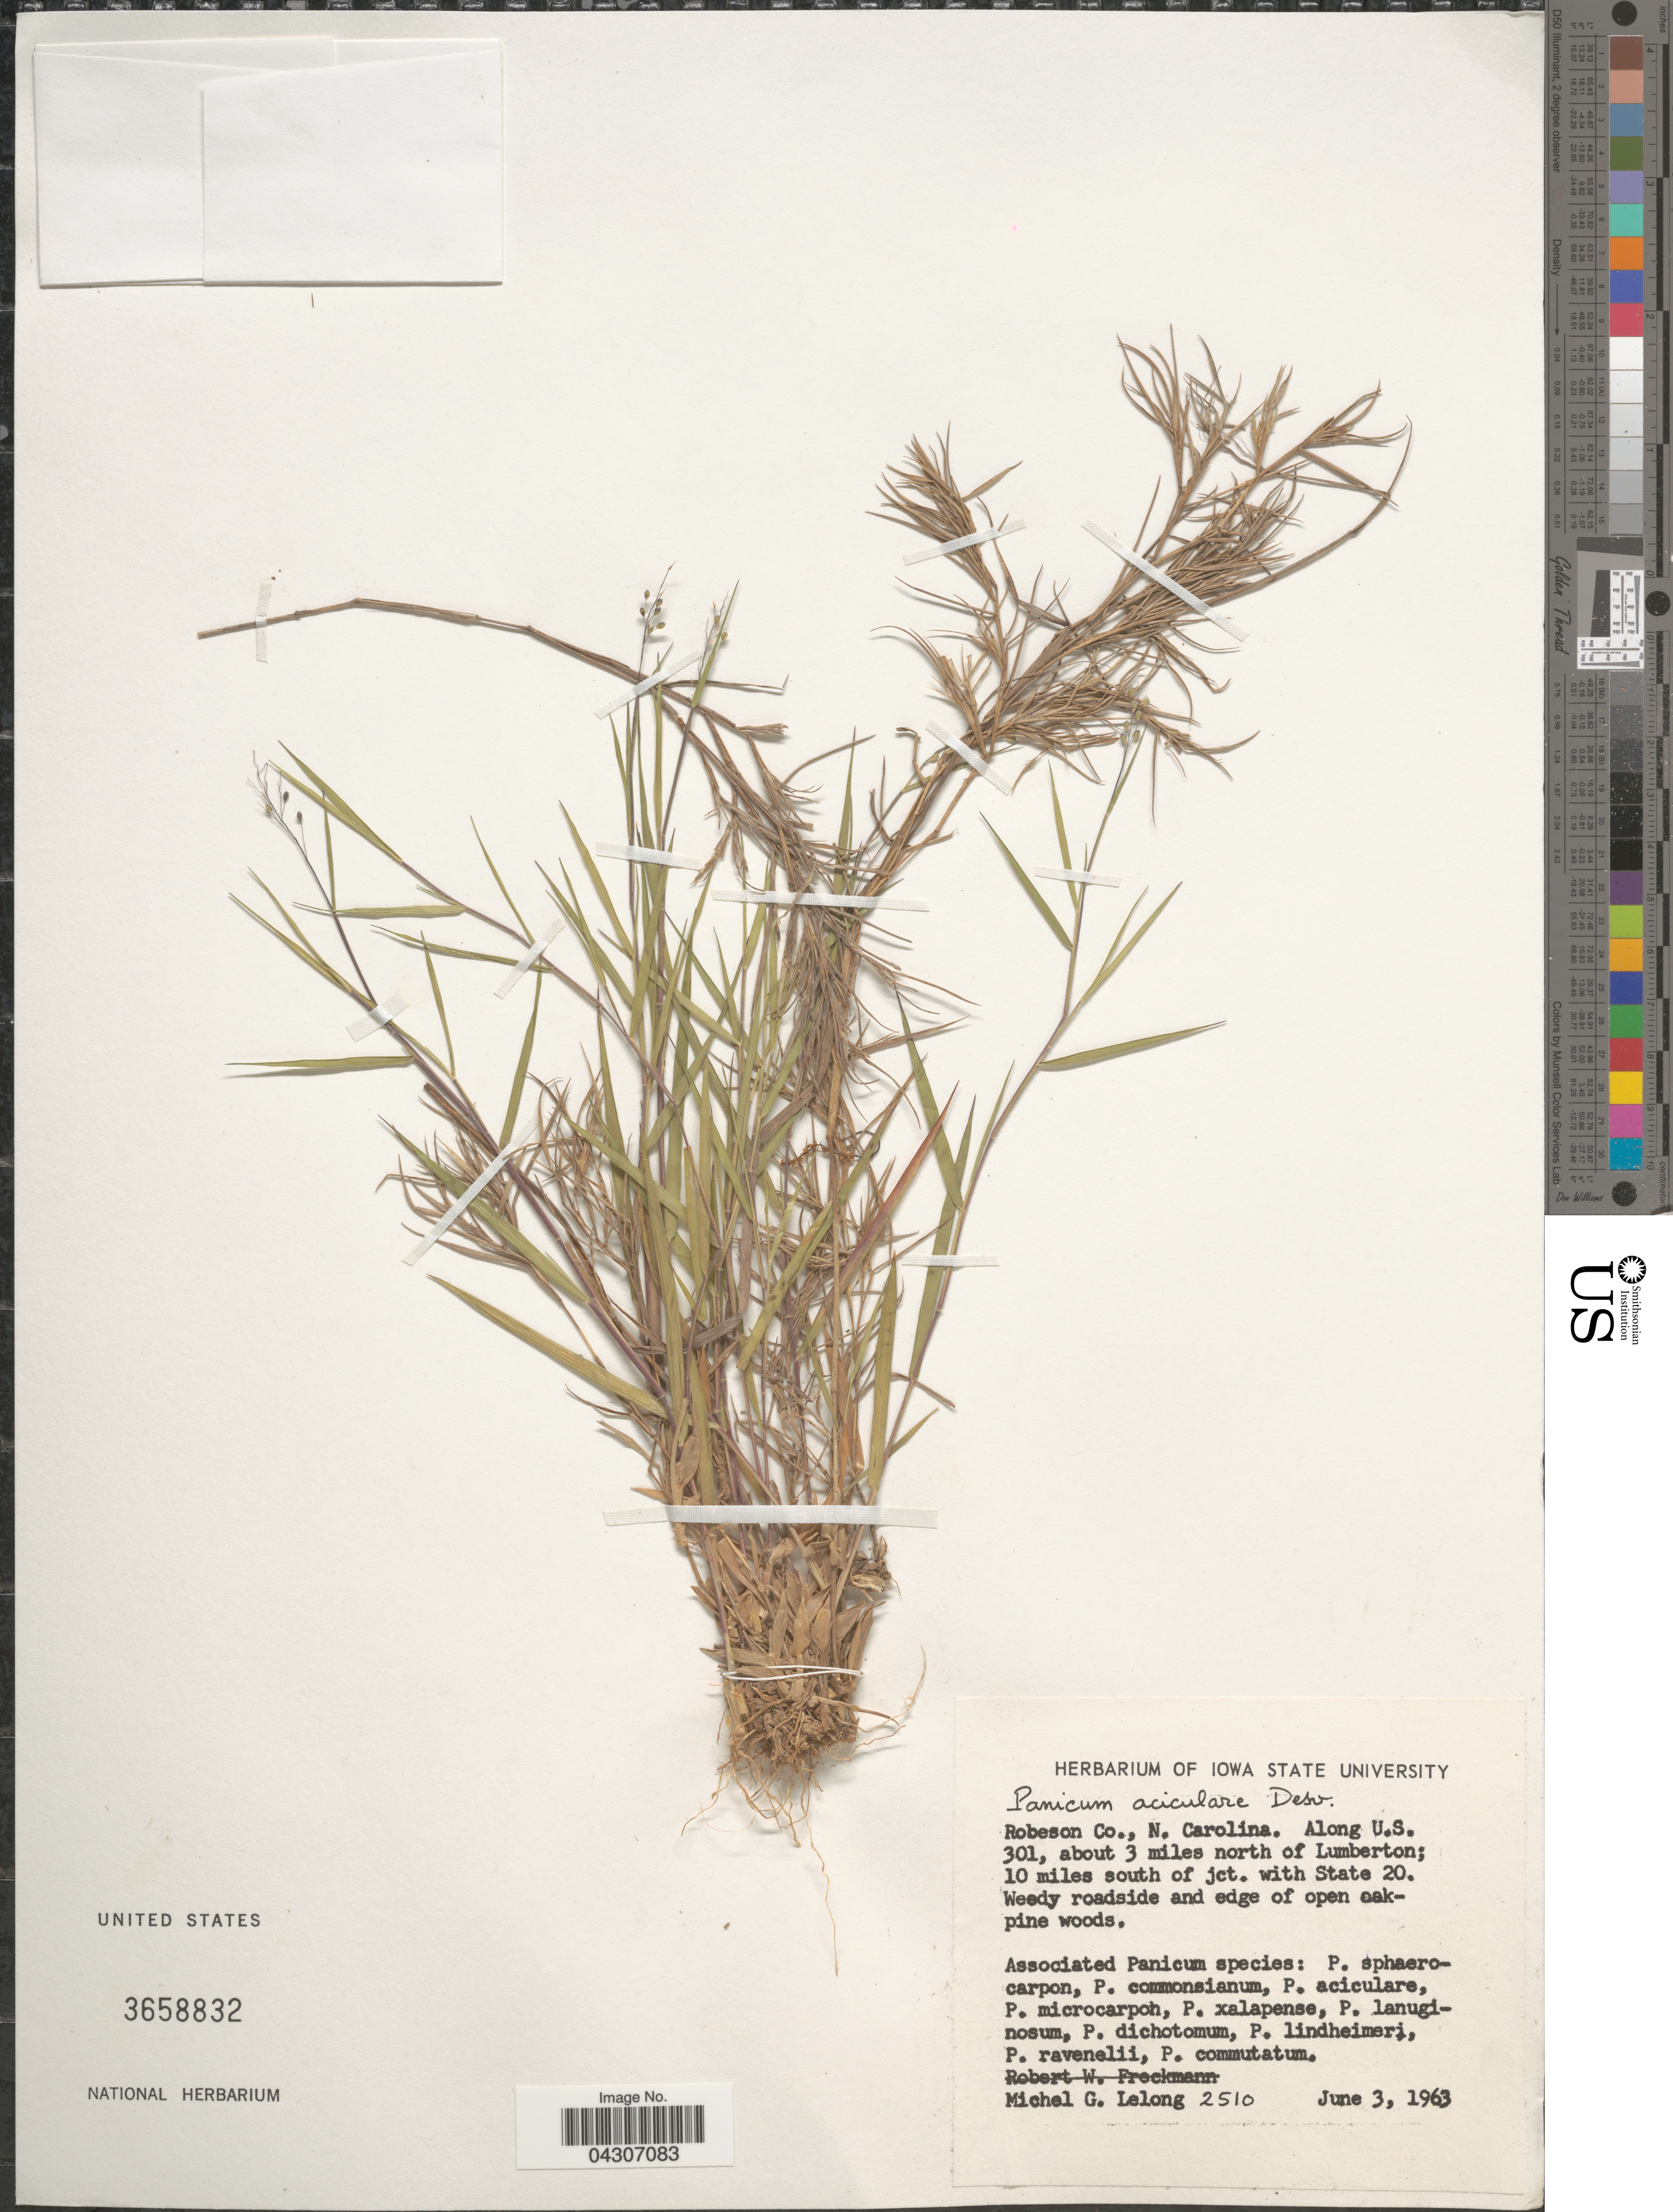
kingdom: Plantae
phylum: Tracheophyta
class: Liliopsida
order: Poales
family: Poaceae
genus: Dichanthelium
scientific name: Dichanthelium aciculare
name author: (Desv. ex Poir.) Gould & C.A. Clark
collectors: M. Lelong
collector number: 2510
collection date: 1963-06-03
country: United States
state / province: North Carolina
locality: Robeson Co. Along U.S. 301, about 3 miles north of Lumberton; 10 miles south of jct. with State 20.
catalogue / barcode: US 3658832